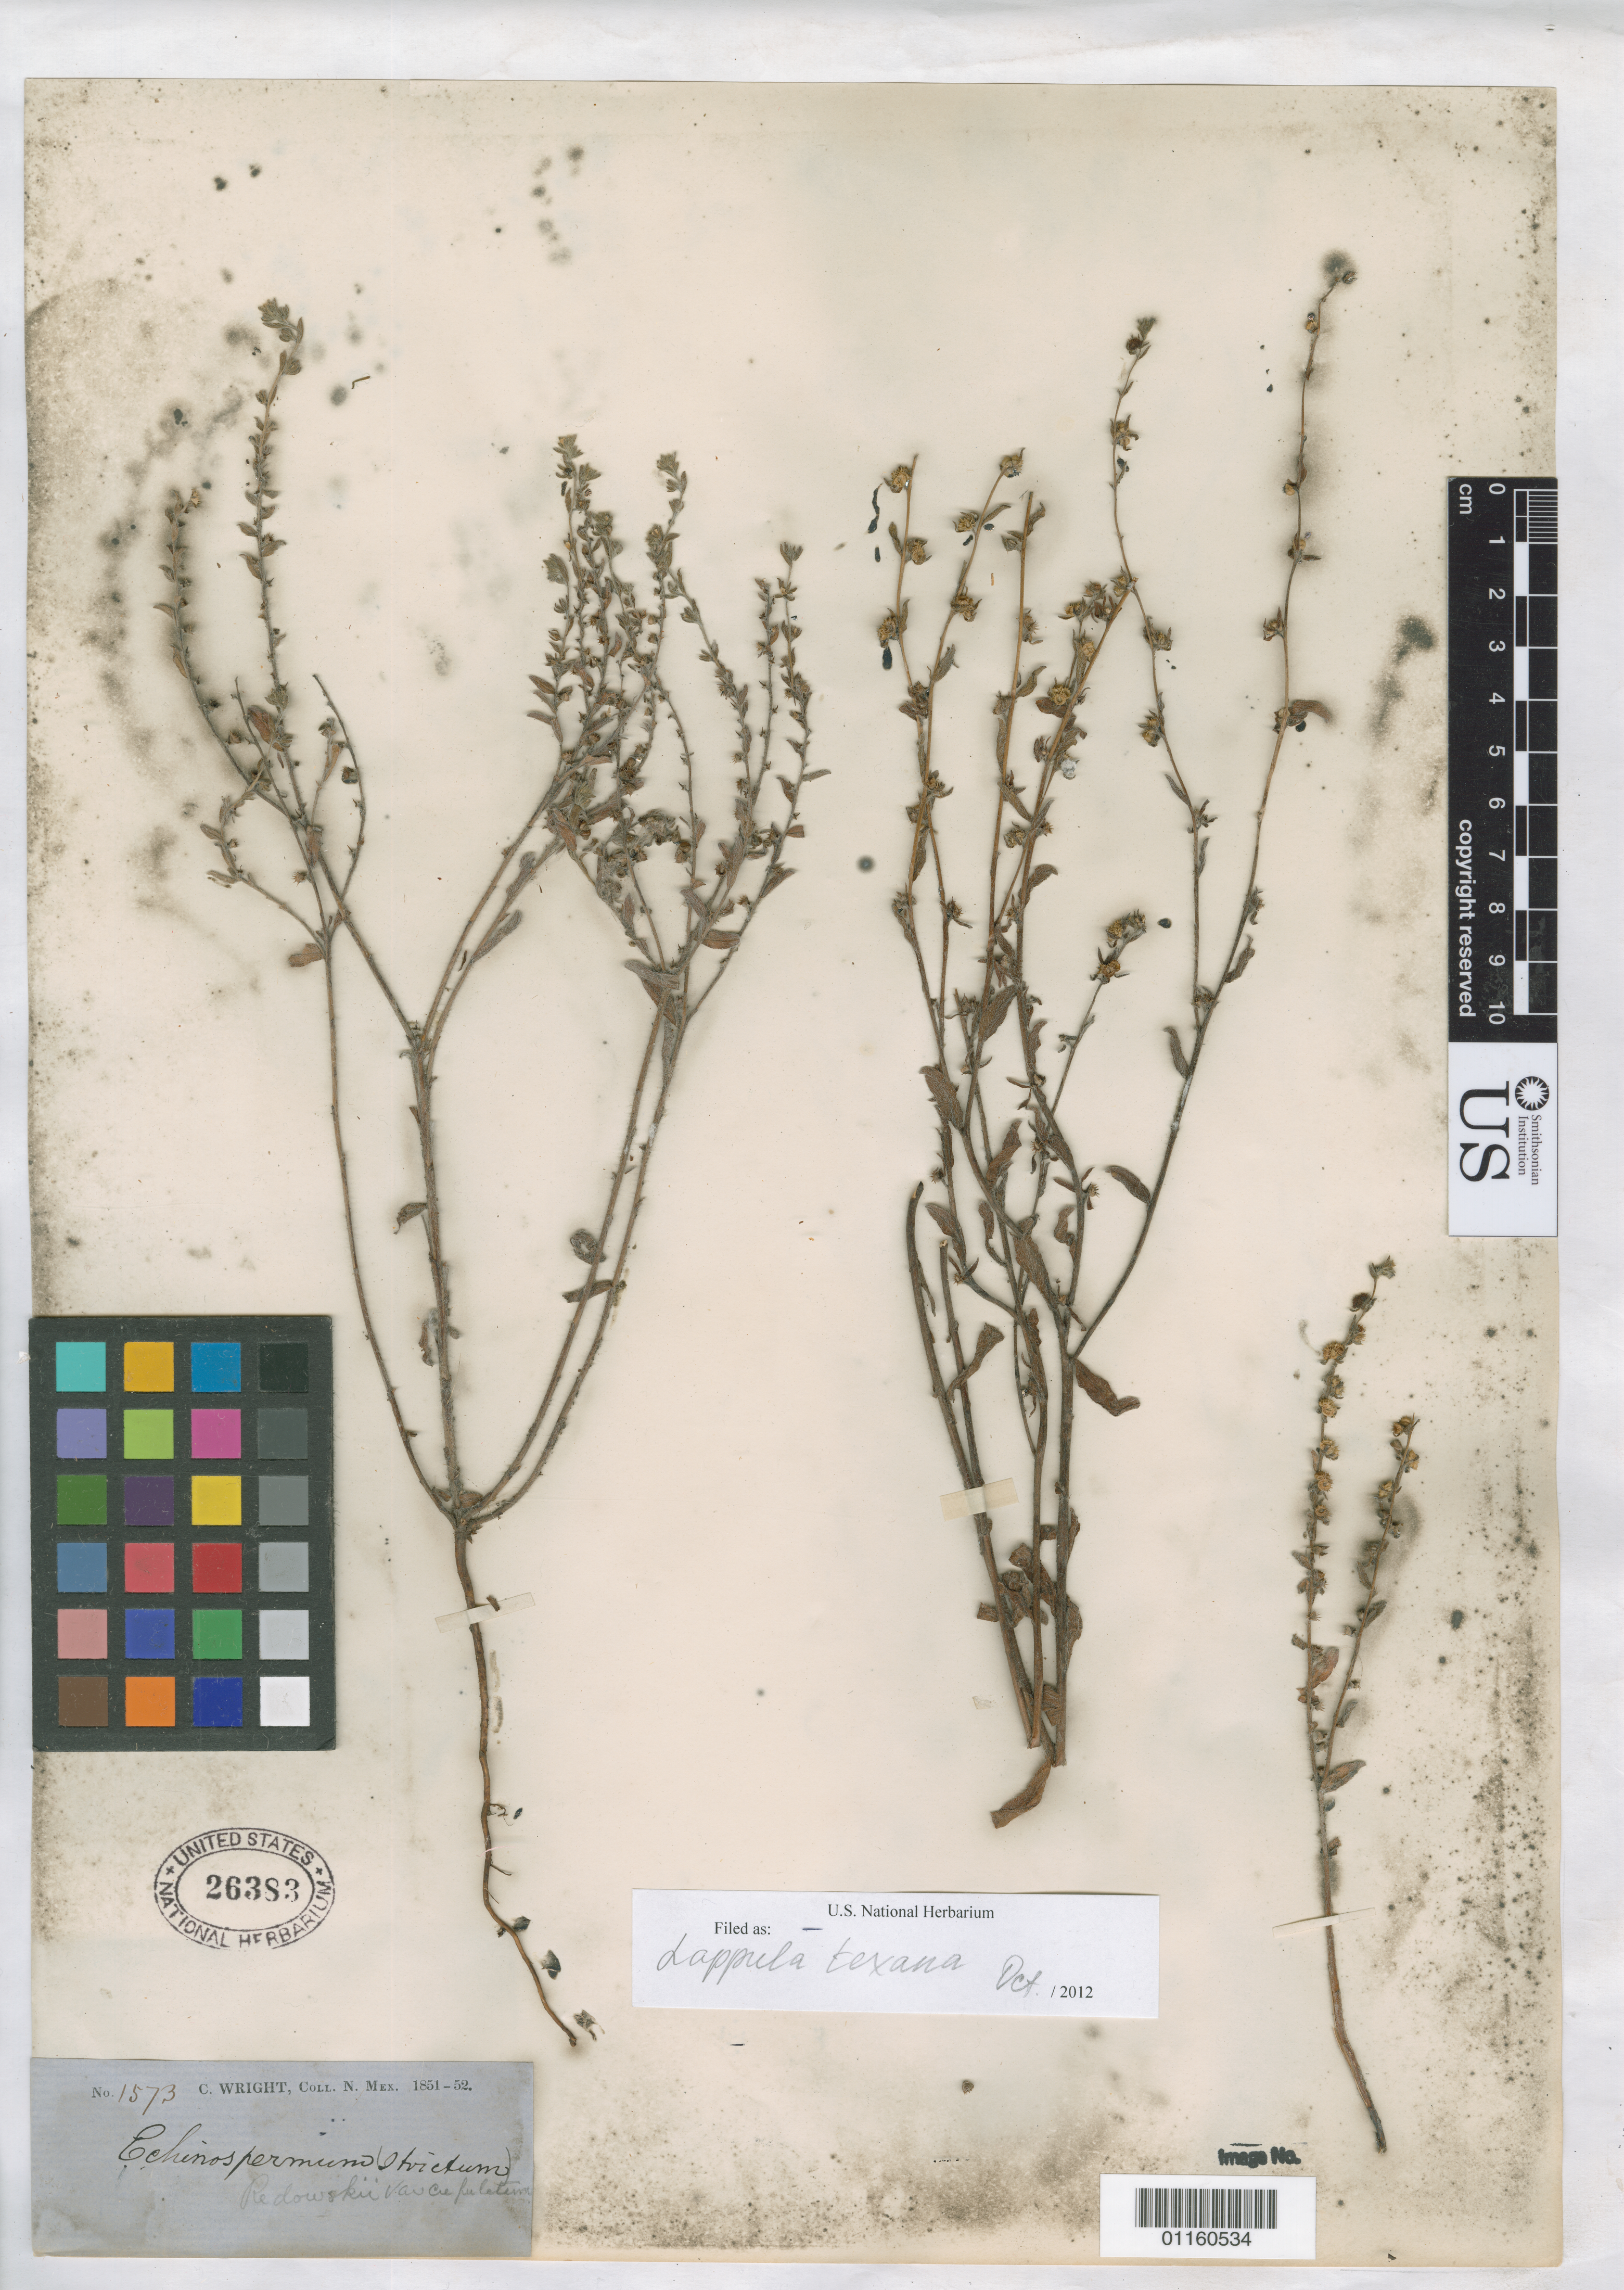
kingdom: Plantae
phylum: Tracheophyta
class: Magnoliopsida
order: Boraginales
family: Boraginaceae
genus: Lappula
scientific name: Lappula texana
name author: (Scheele) Britton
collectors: C. Wright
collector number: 1573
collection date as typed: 1851 to -- --- 1852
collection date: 1851/1852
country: United States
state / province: New Mexico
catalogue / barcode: US 26383